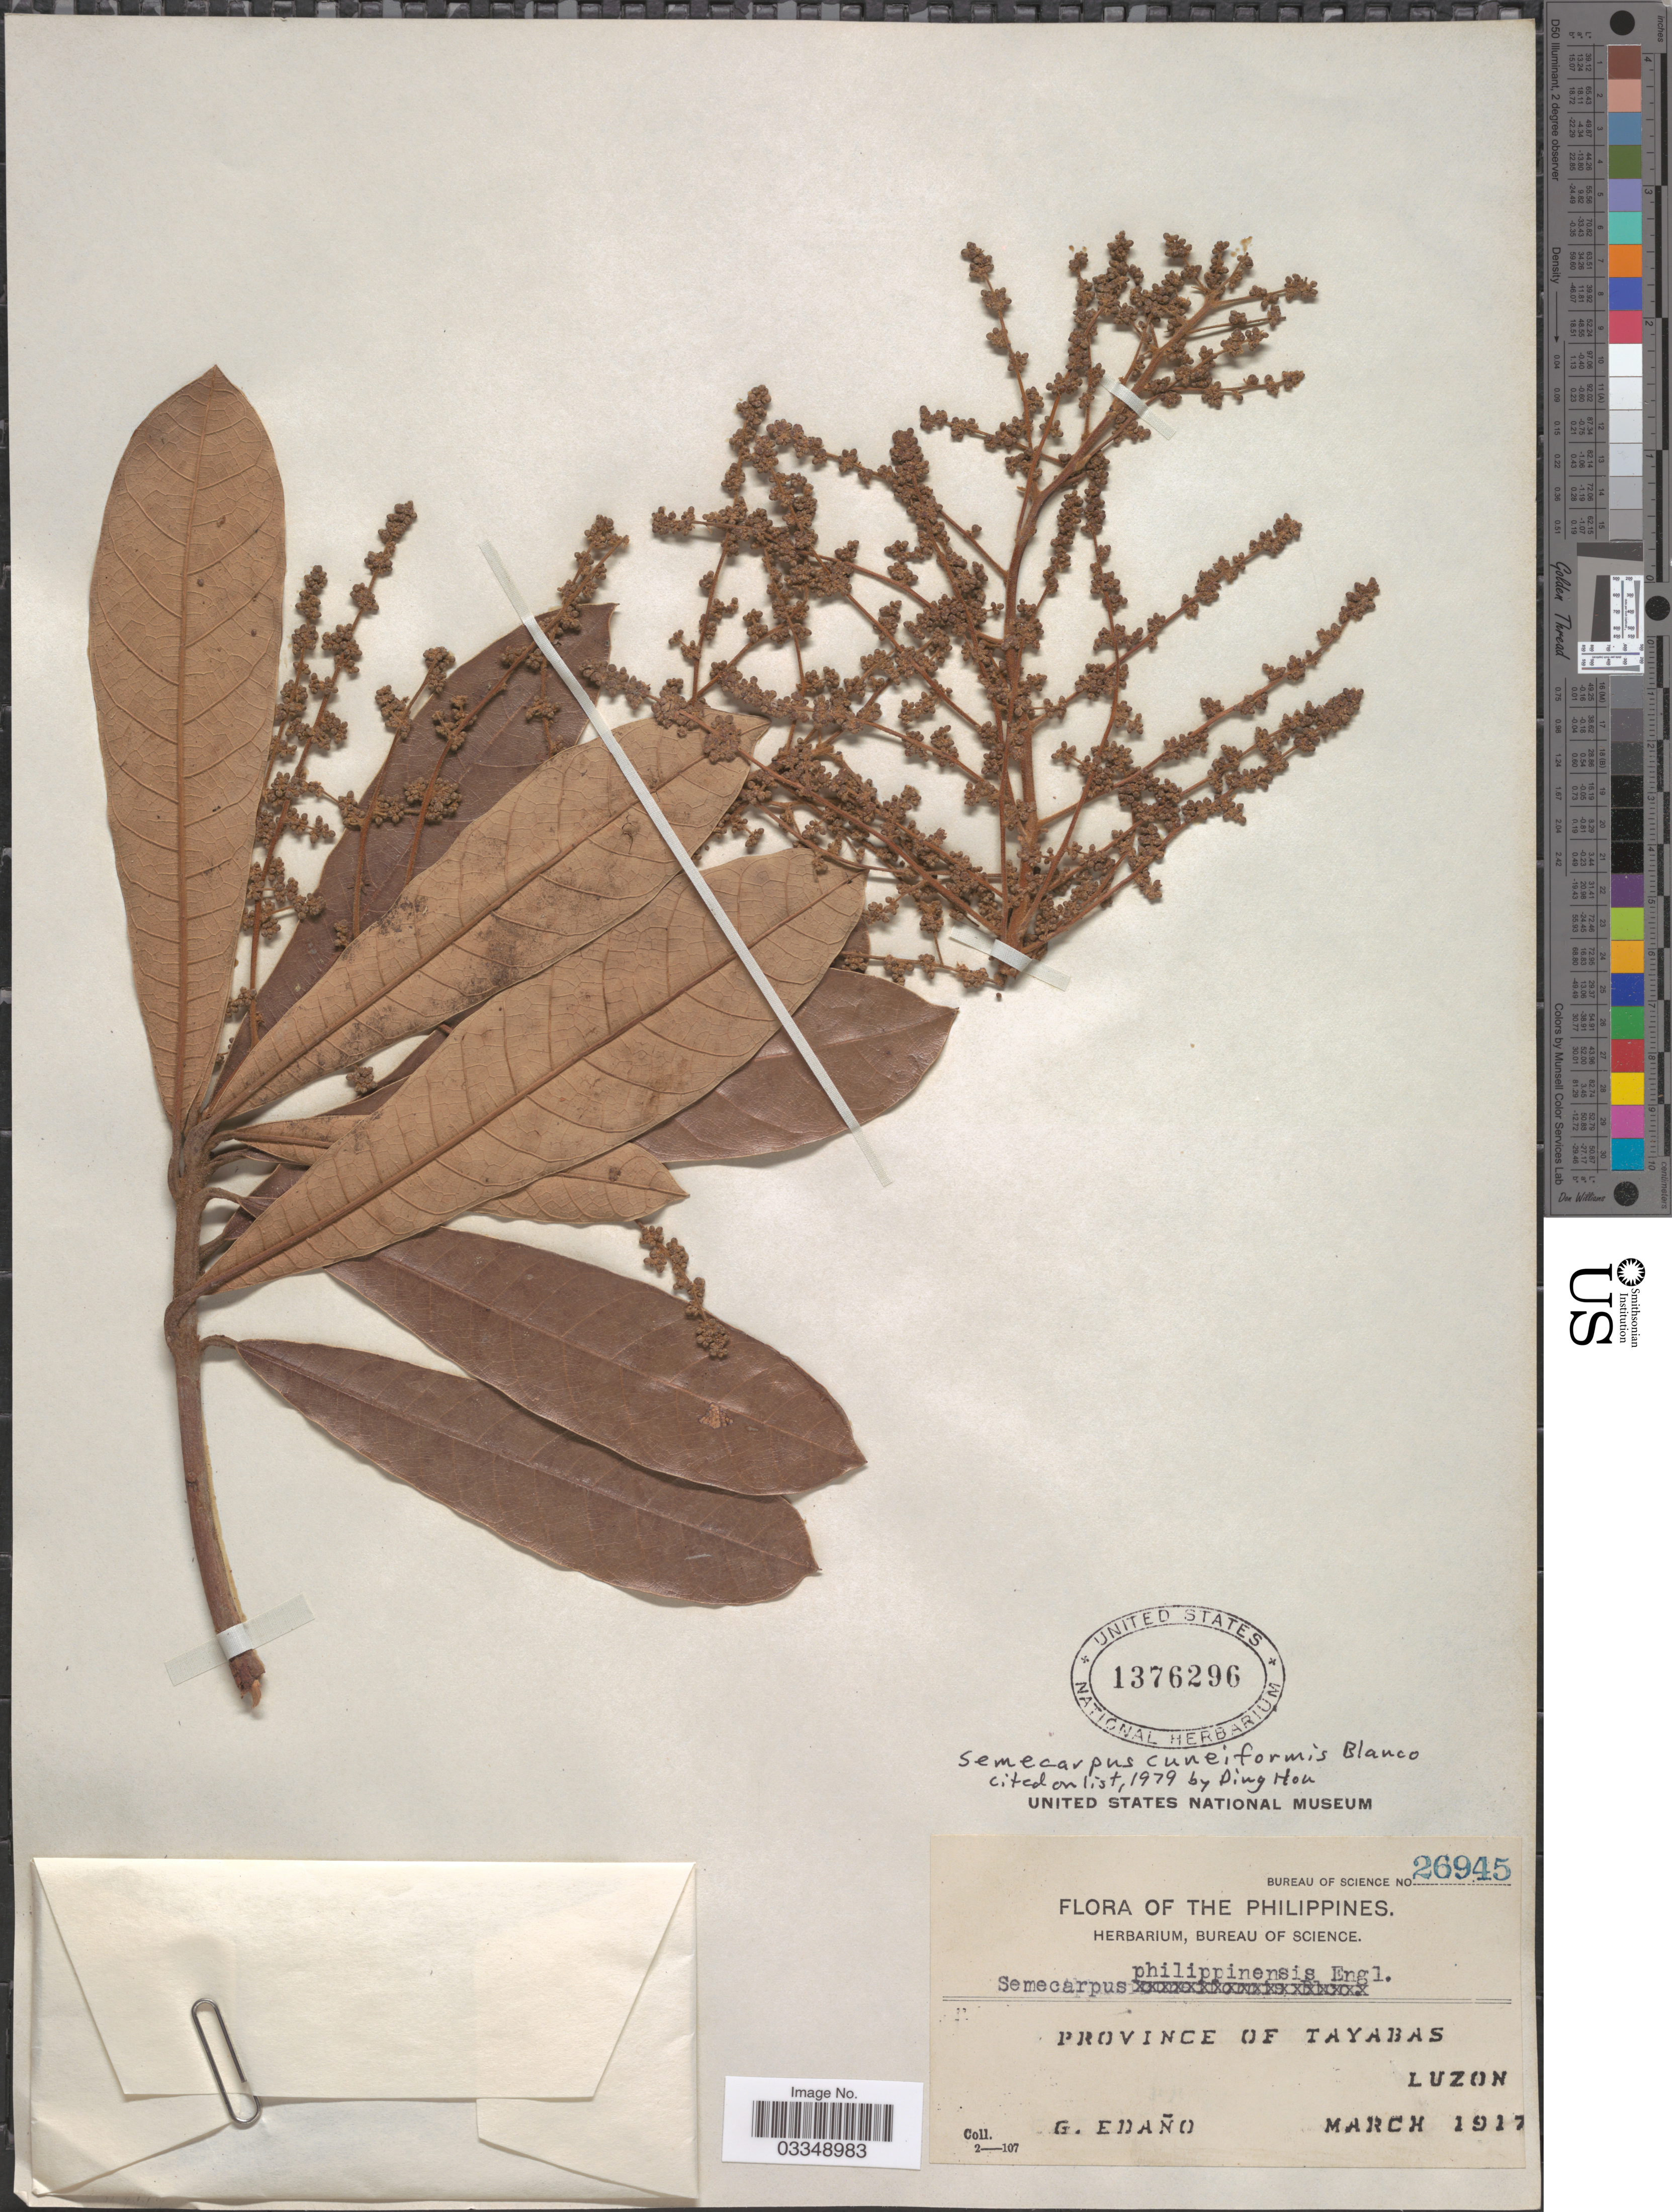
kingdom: Plantae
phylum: Tracheophyta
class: Magnoliopsida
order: Sapindales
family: Anacardiaceae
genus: Semecarpus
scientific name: Semecarpus cuneiformis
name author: Blanco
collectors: G. Edaño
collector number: Bureau of Science 26945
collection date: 1917-03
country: Philippines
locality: Province of Tayabas. Luzon.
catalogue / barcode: US 1376296